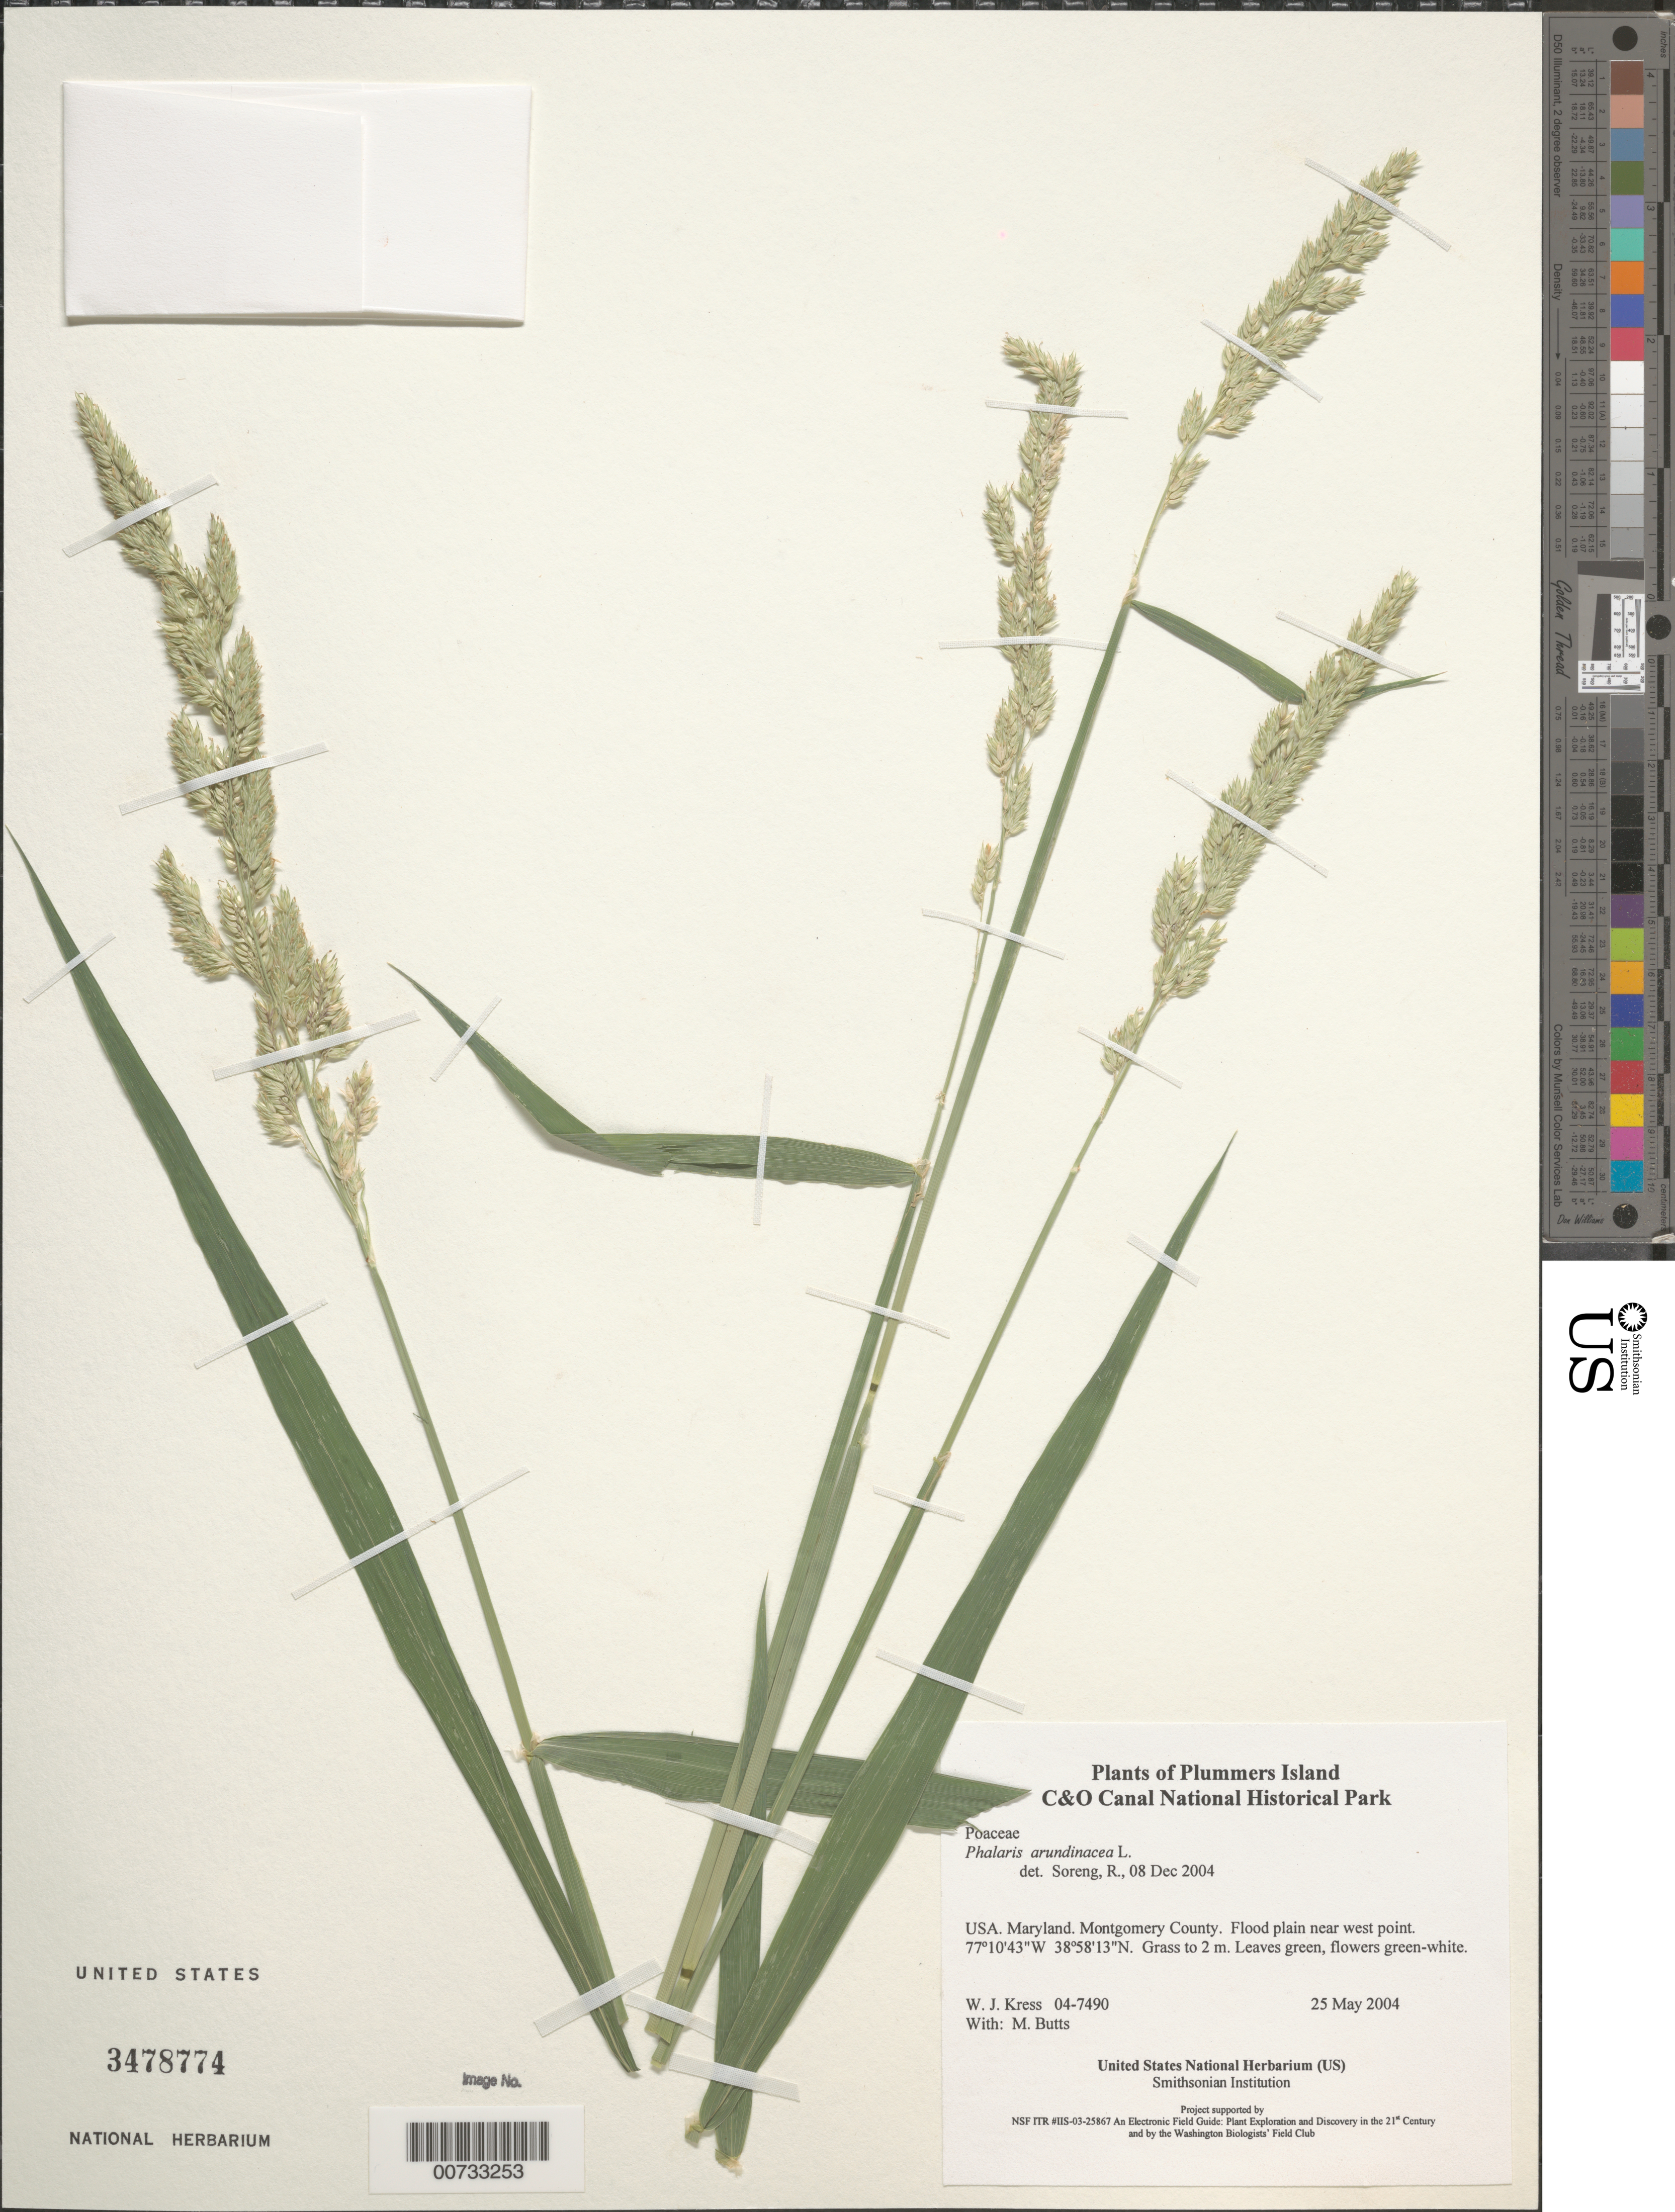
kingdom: Plantae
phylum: Tracheophyta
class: Liliopsida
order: Poales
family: Poaceae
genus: Phalaris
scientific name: Phalaris arundinacea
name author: L.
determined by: Soreng, Robert J., Research Associate (BOT), Smithsonian Institution - National Museum of Natural History (UNITED STATES)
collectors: W. J. Kress & M. B. Butts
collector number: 04-7490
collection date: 2004-05-25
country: United States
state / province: Maryland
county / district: Montgomery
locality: Chesapeake and Ohio Canal National Historical Park, Plummers Island, flood plain near west point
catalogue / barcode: US 3478774